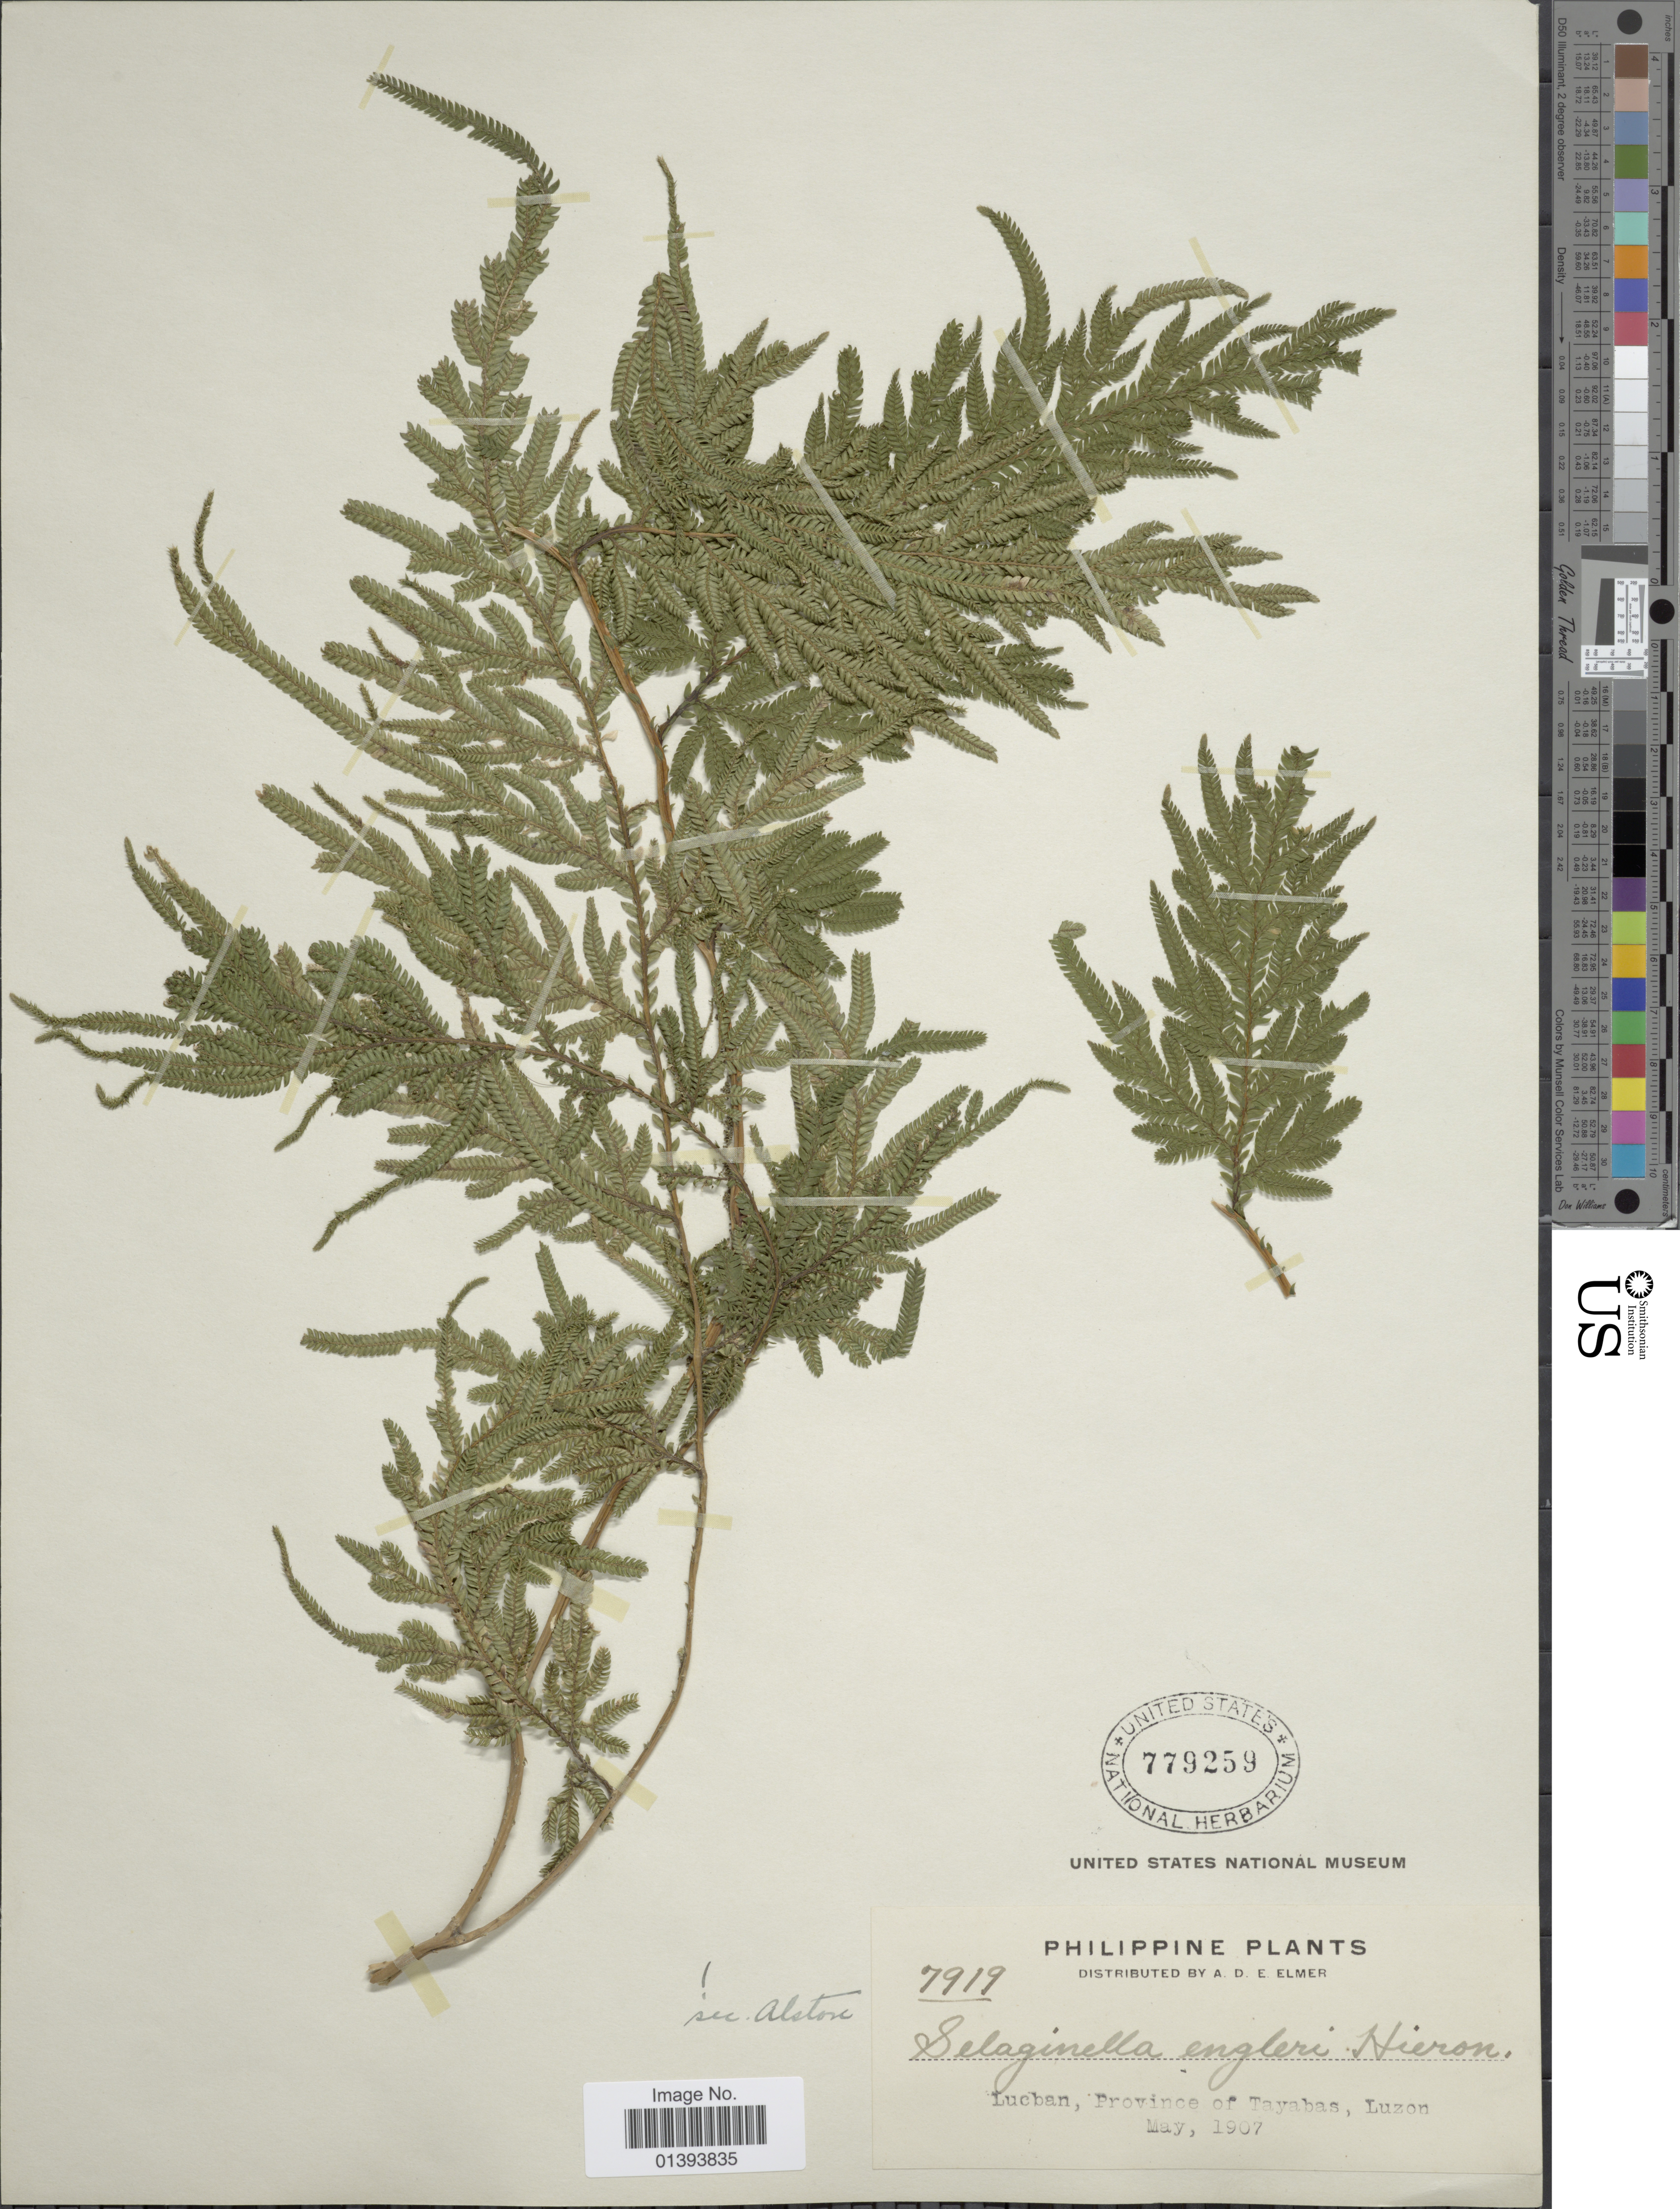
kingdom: Plantae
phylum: Tracheophyta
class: Lycopodiopsida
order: Selaginellales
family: Selaginellaceae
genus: Selaginella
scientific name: Selaginella engleri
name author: Hieron.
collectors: A. D. E. Elmer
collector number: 7919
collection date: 1907-05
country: Philippines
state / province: Central Luzon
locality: Lucban, Province of Tayabas, Luzon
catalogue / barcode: US 779259